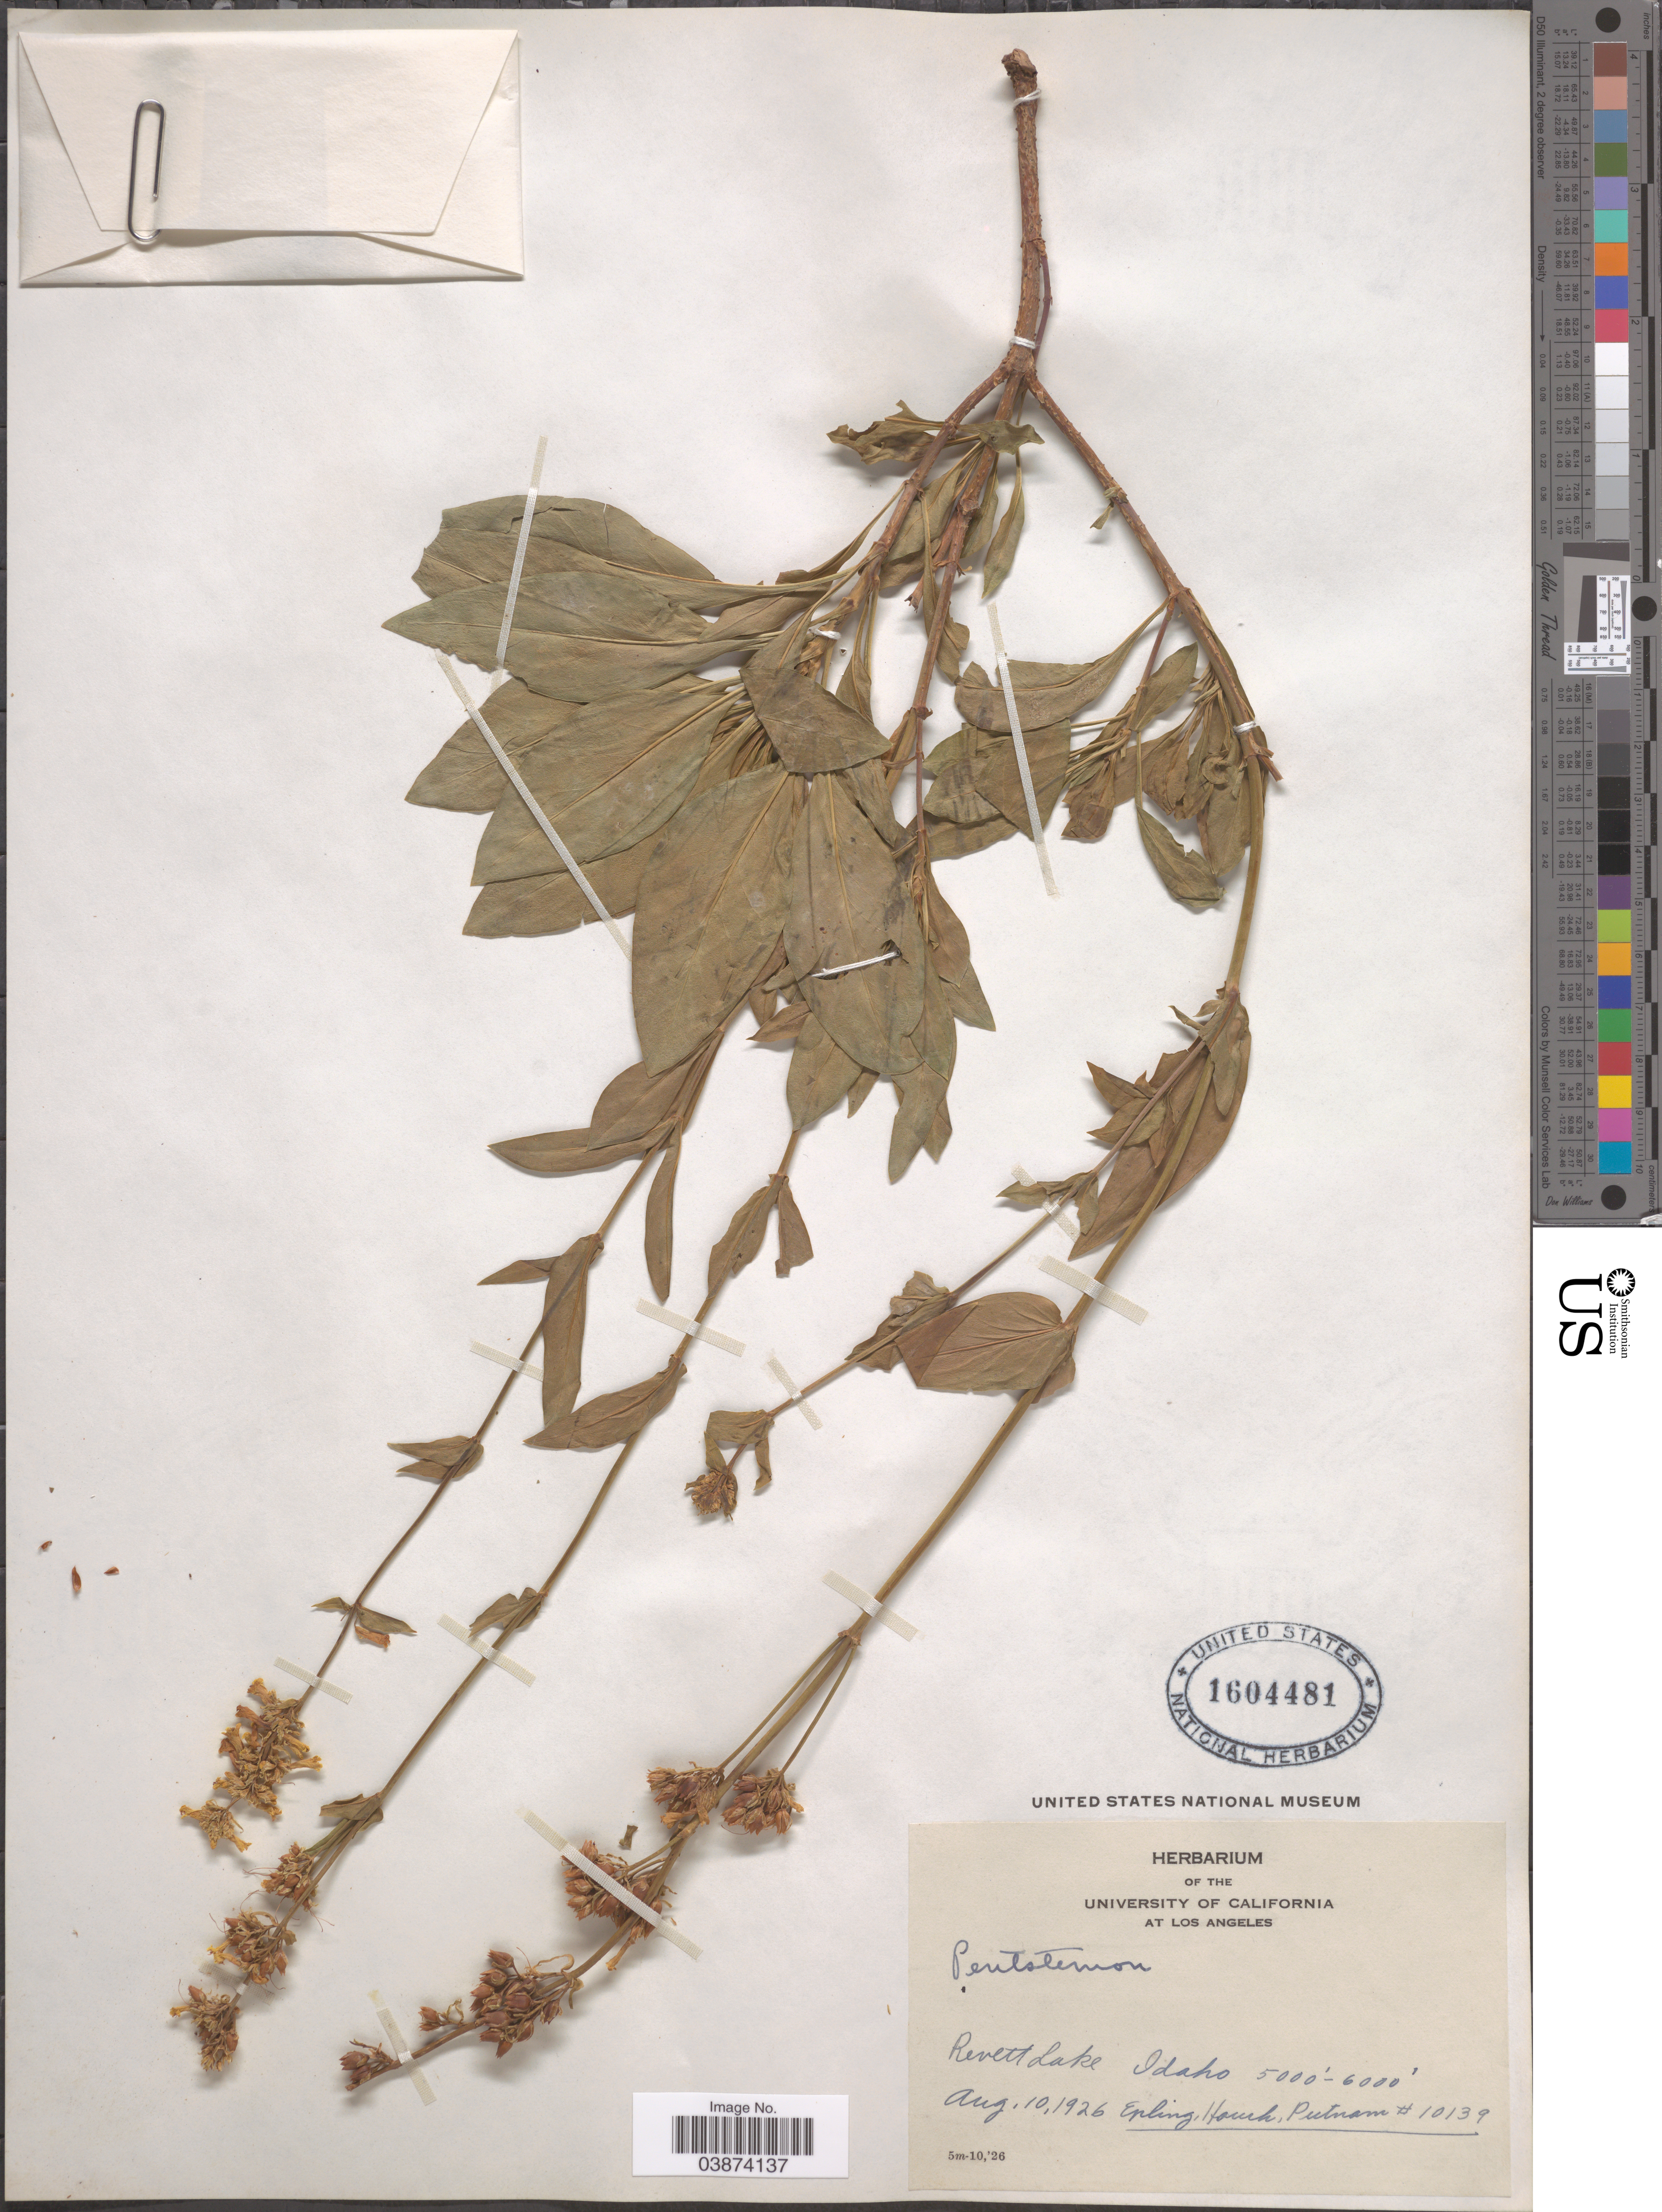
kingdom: Plantae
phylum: Tracheophyta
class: Magnoliopsida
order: Lamiales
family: Plantaginaceae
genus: Penstemon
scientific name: Penstemon confertus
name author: Douglas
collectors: -- Epling, Houch & Putnam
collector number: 10139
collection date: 1926-08-10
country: United States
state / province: Idaho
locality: Revett Lake.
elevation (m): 1524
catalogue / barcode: US 1604481